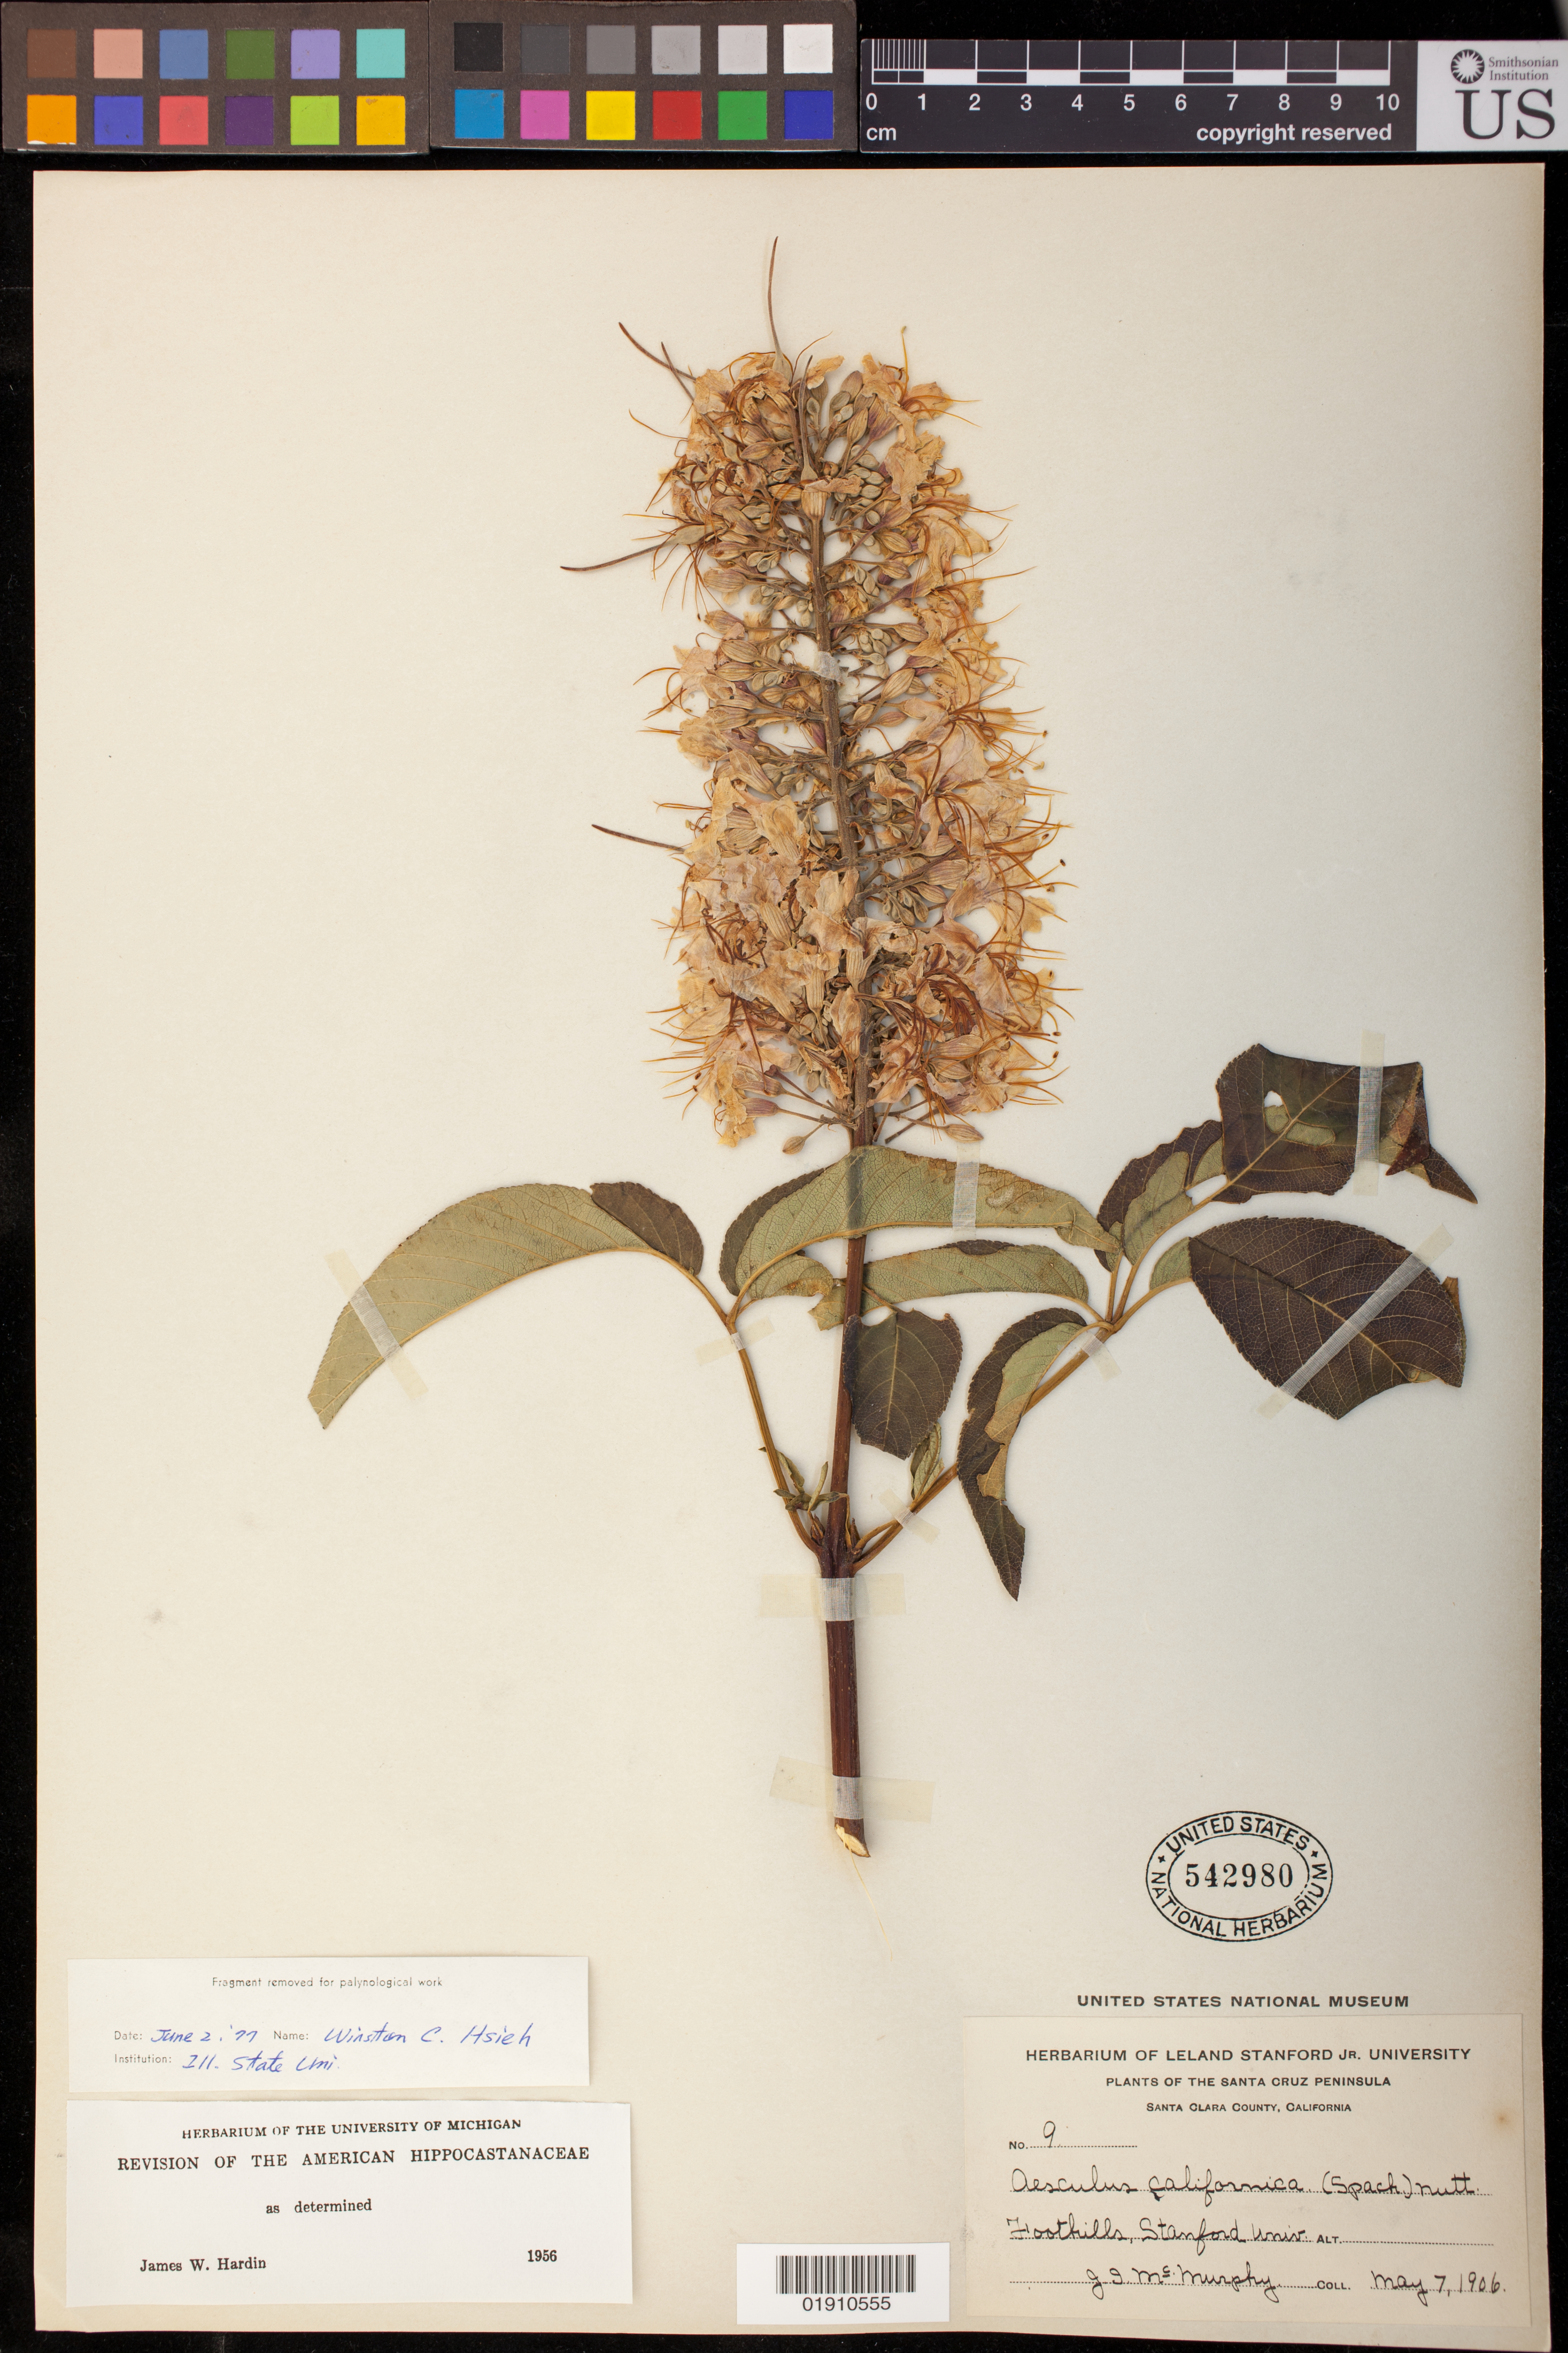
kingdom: Plantae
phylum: Tracheophyta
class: Magnoliopsida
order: Sapindales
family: Sapindaceae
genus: Aesculus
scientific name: Aesculus californica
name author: (Spach) Nutt.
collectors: J. McMurphy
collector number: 9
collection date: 1906-05-07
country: United States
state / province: California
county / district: Santa Clara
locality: Foothills, Stanford Univ.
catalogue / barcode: US 542980